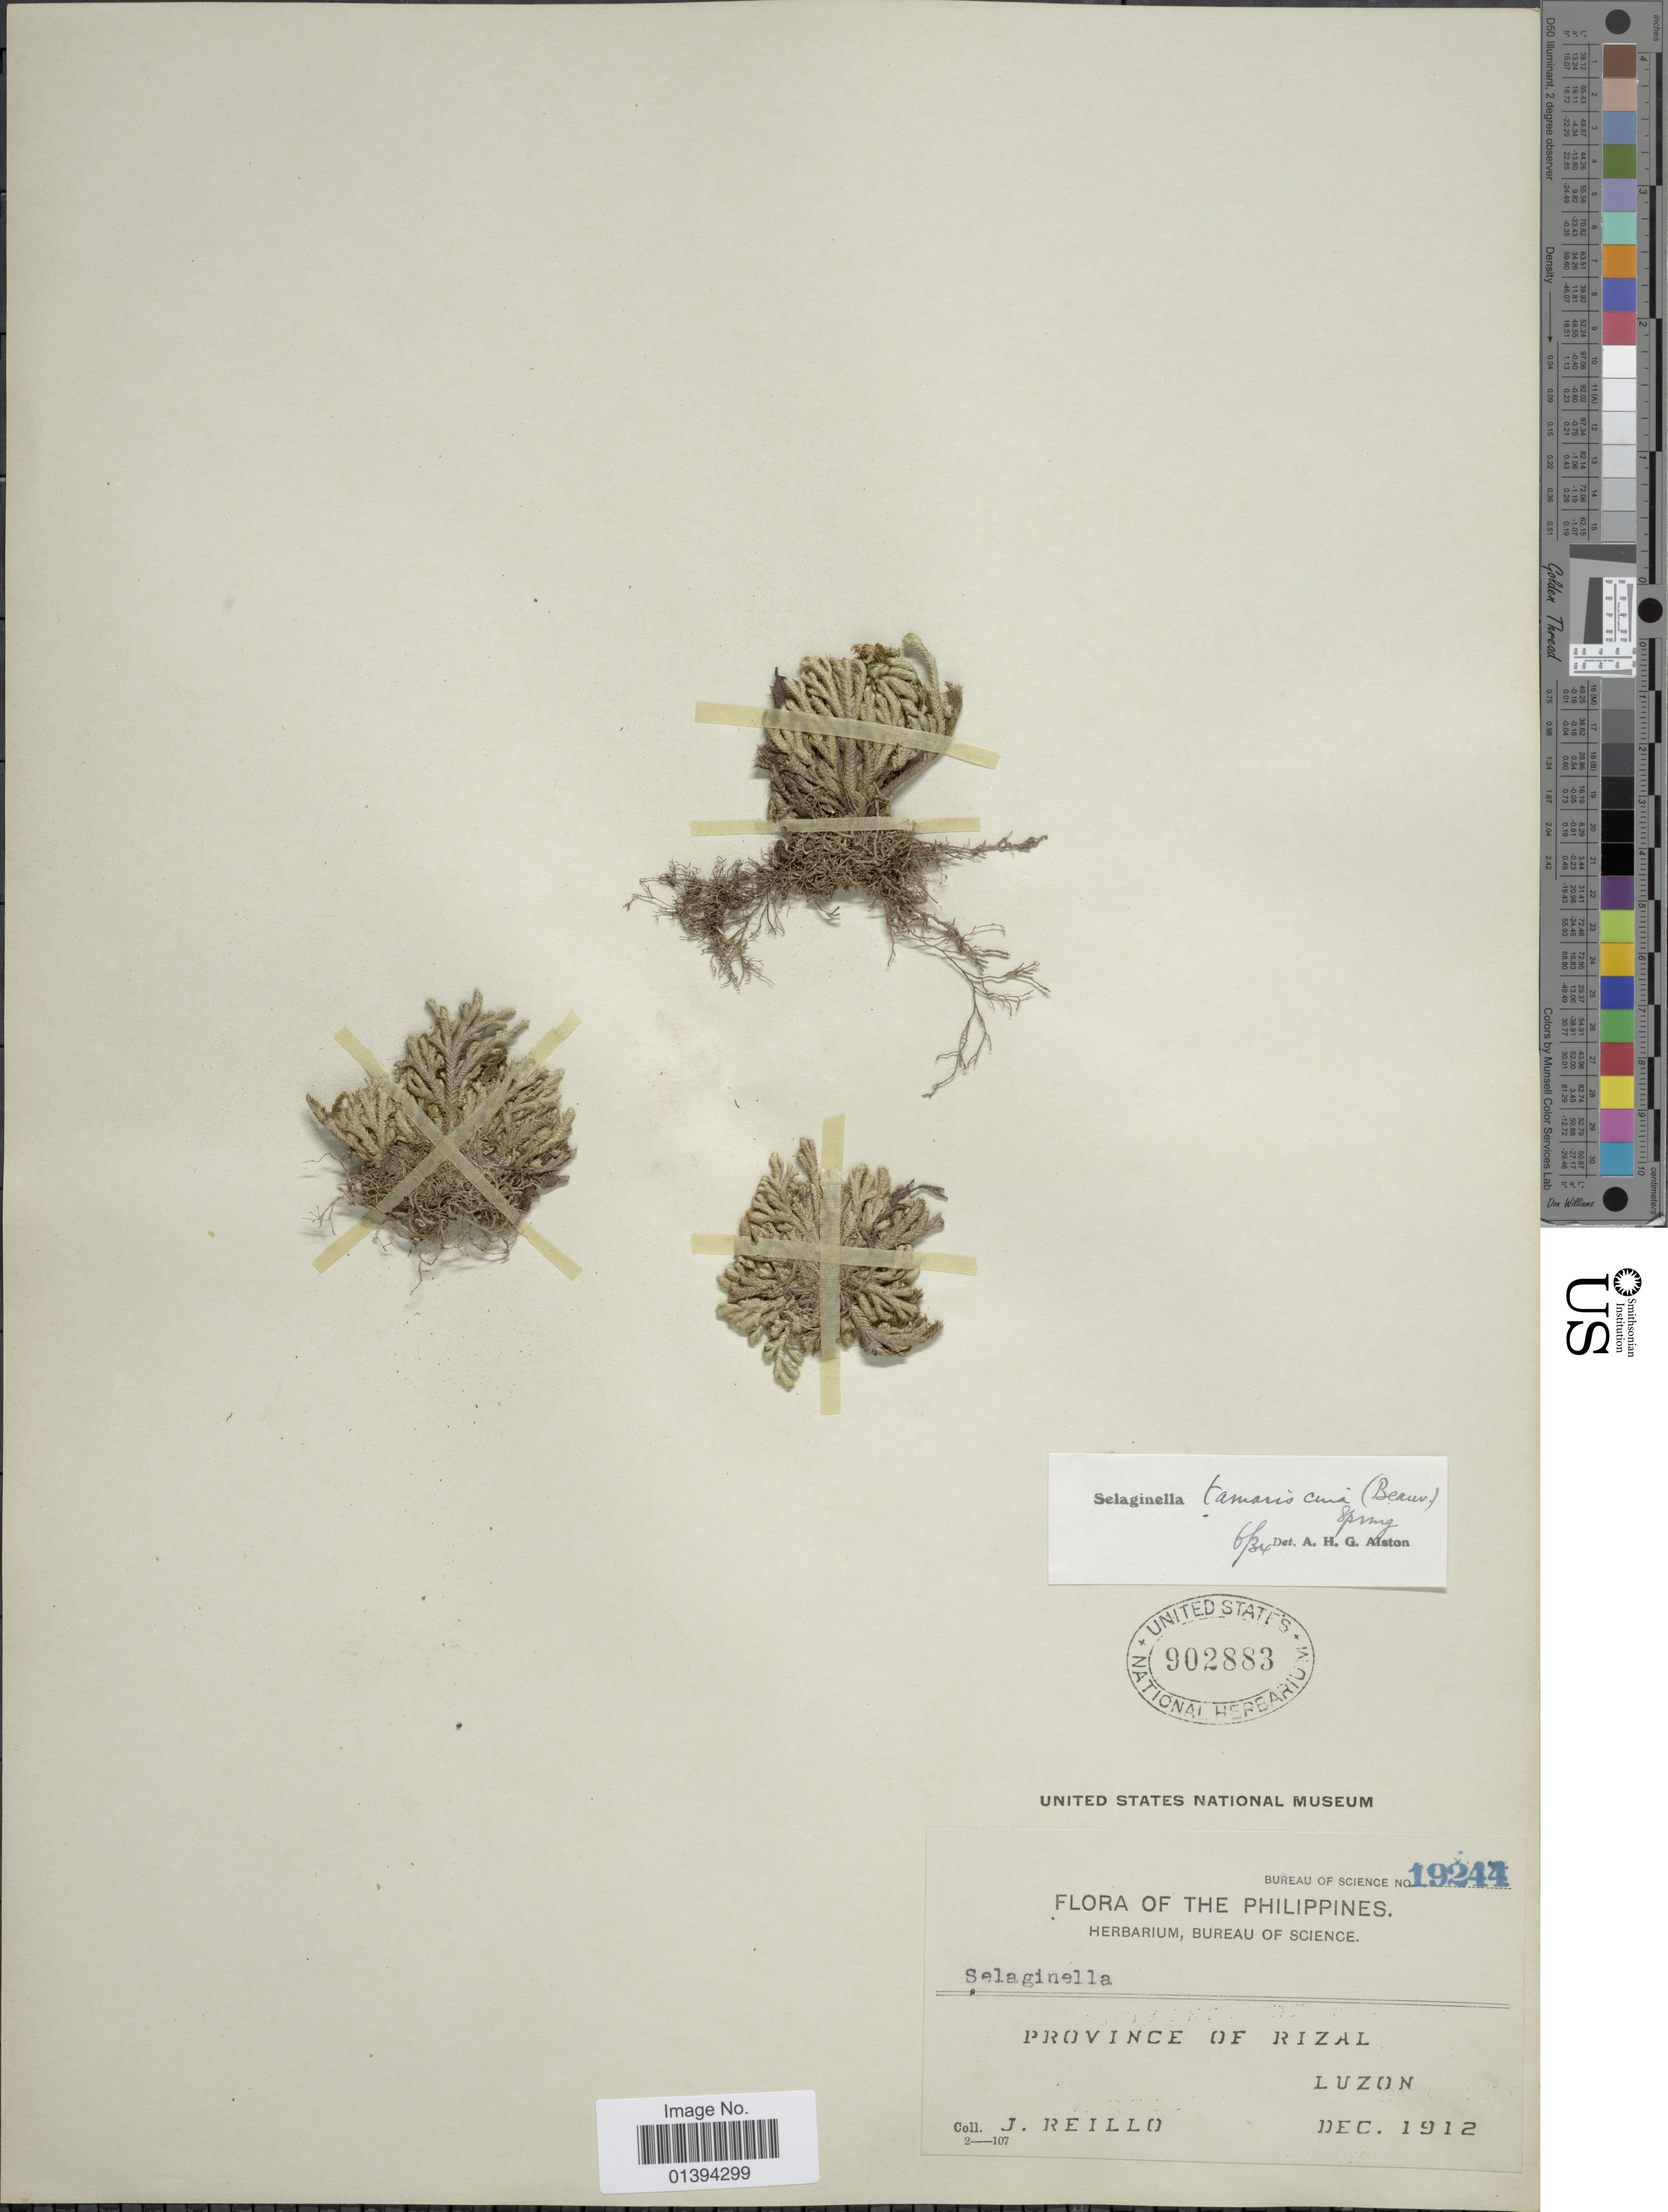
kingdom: Plantae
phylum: Tracheophyta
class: Lycopodiopsida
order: Selaginellales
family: Selaginellaceae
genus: Selaginella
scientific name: Selaginella tamariscina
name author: (P. Beauv.) Spring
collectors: J. Reillo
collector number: Bureau of Science 19244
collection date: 1912-12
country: Philippines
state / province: Central Luzon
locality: Province of Rizal, Luzon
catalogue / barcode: US 902883